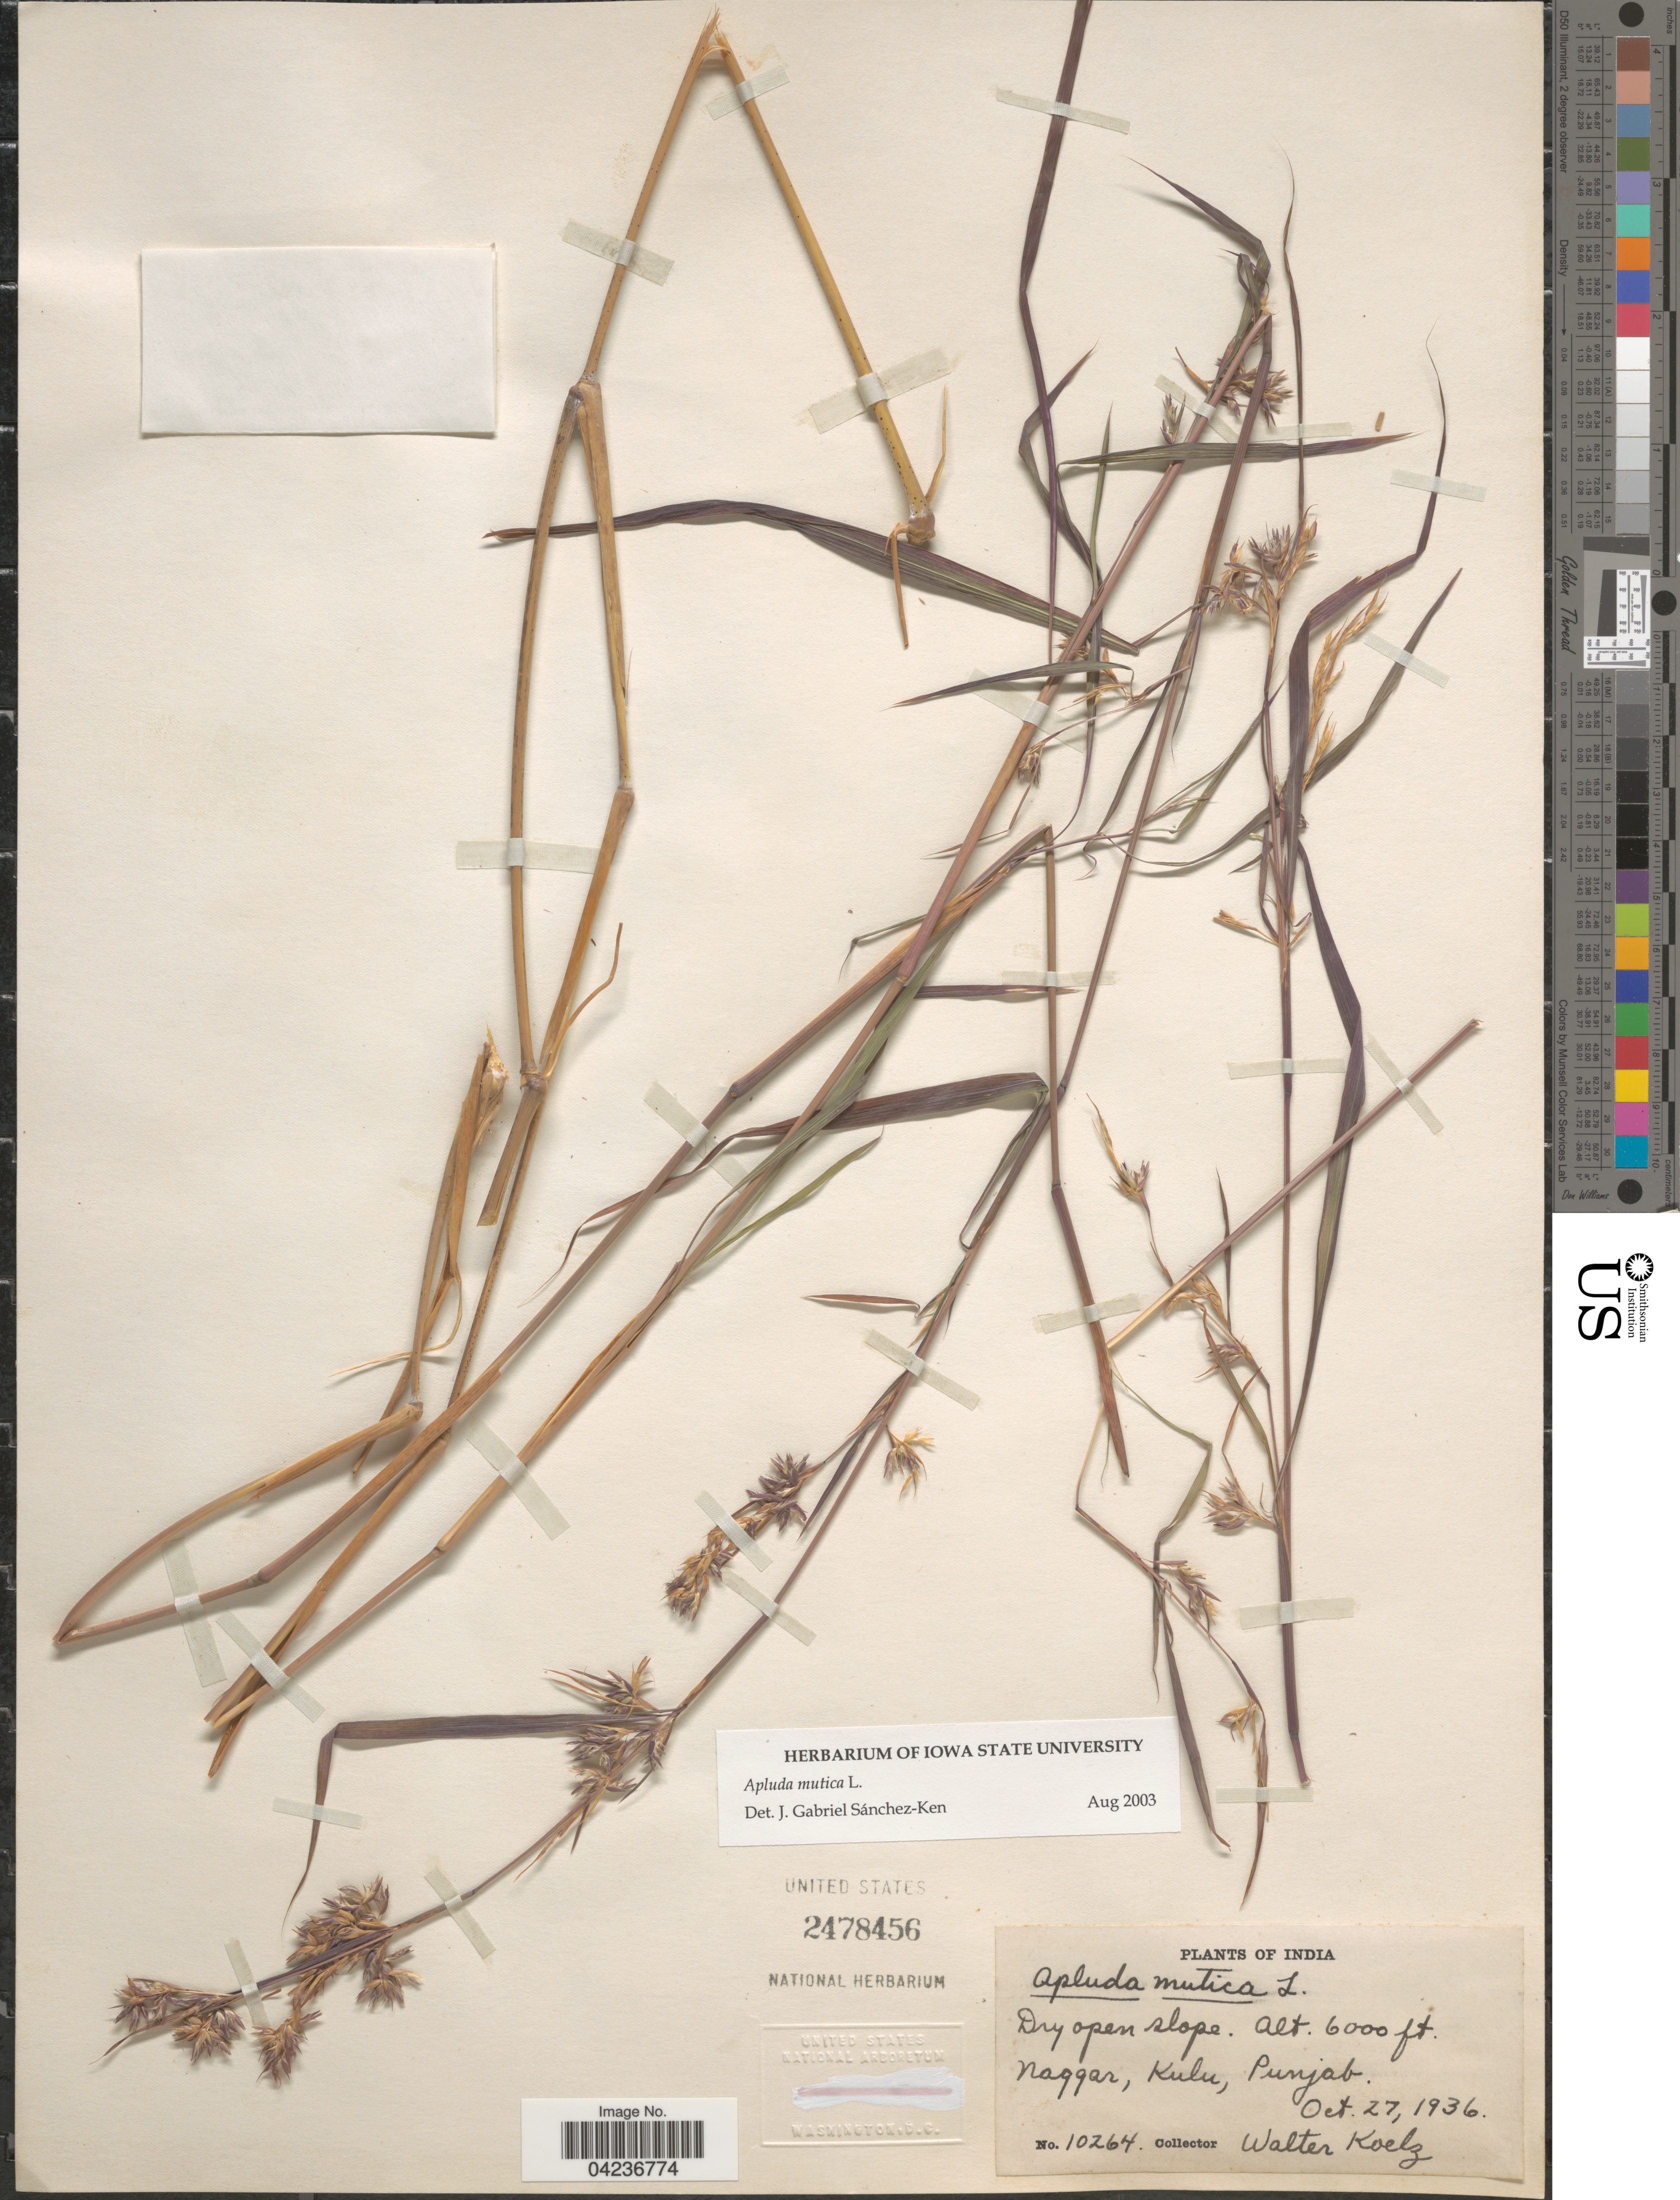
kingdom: Plantae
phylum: Tracheophyta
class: Liliopsida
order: Poales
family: Poaceae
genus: Apluda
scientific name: Apluda mutica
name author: L.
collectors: W. N. Koelz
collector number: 10264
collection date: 1936-10-27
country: India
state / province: Punjab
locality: Dry open slope. Naggar, Kulu.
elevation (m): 1829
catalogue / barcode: US 2478456